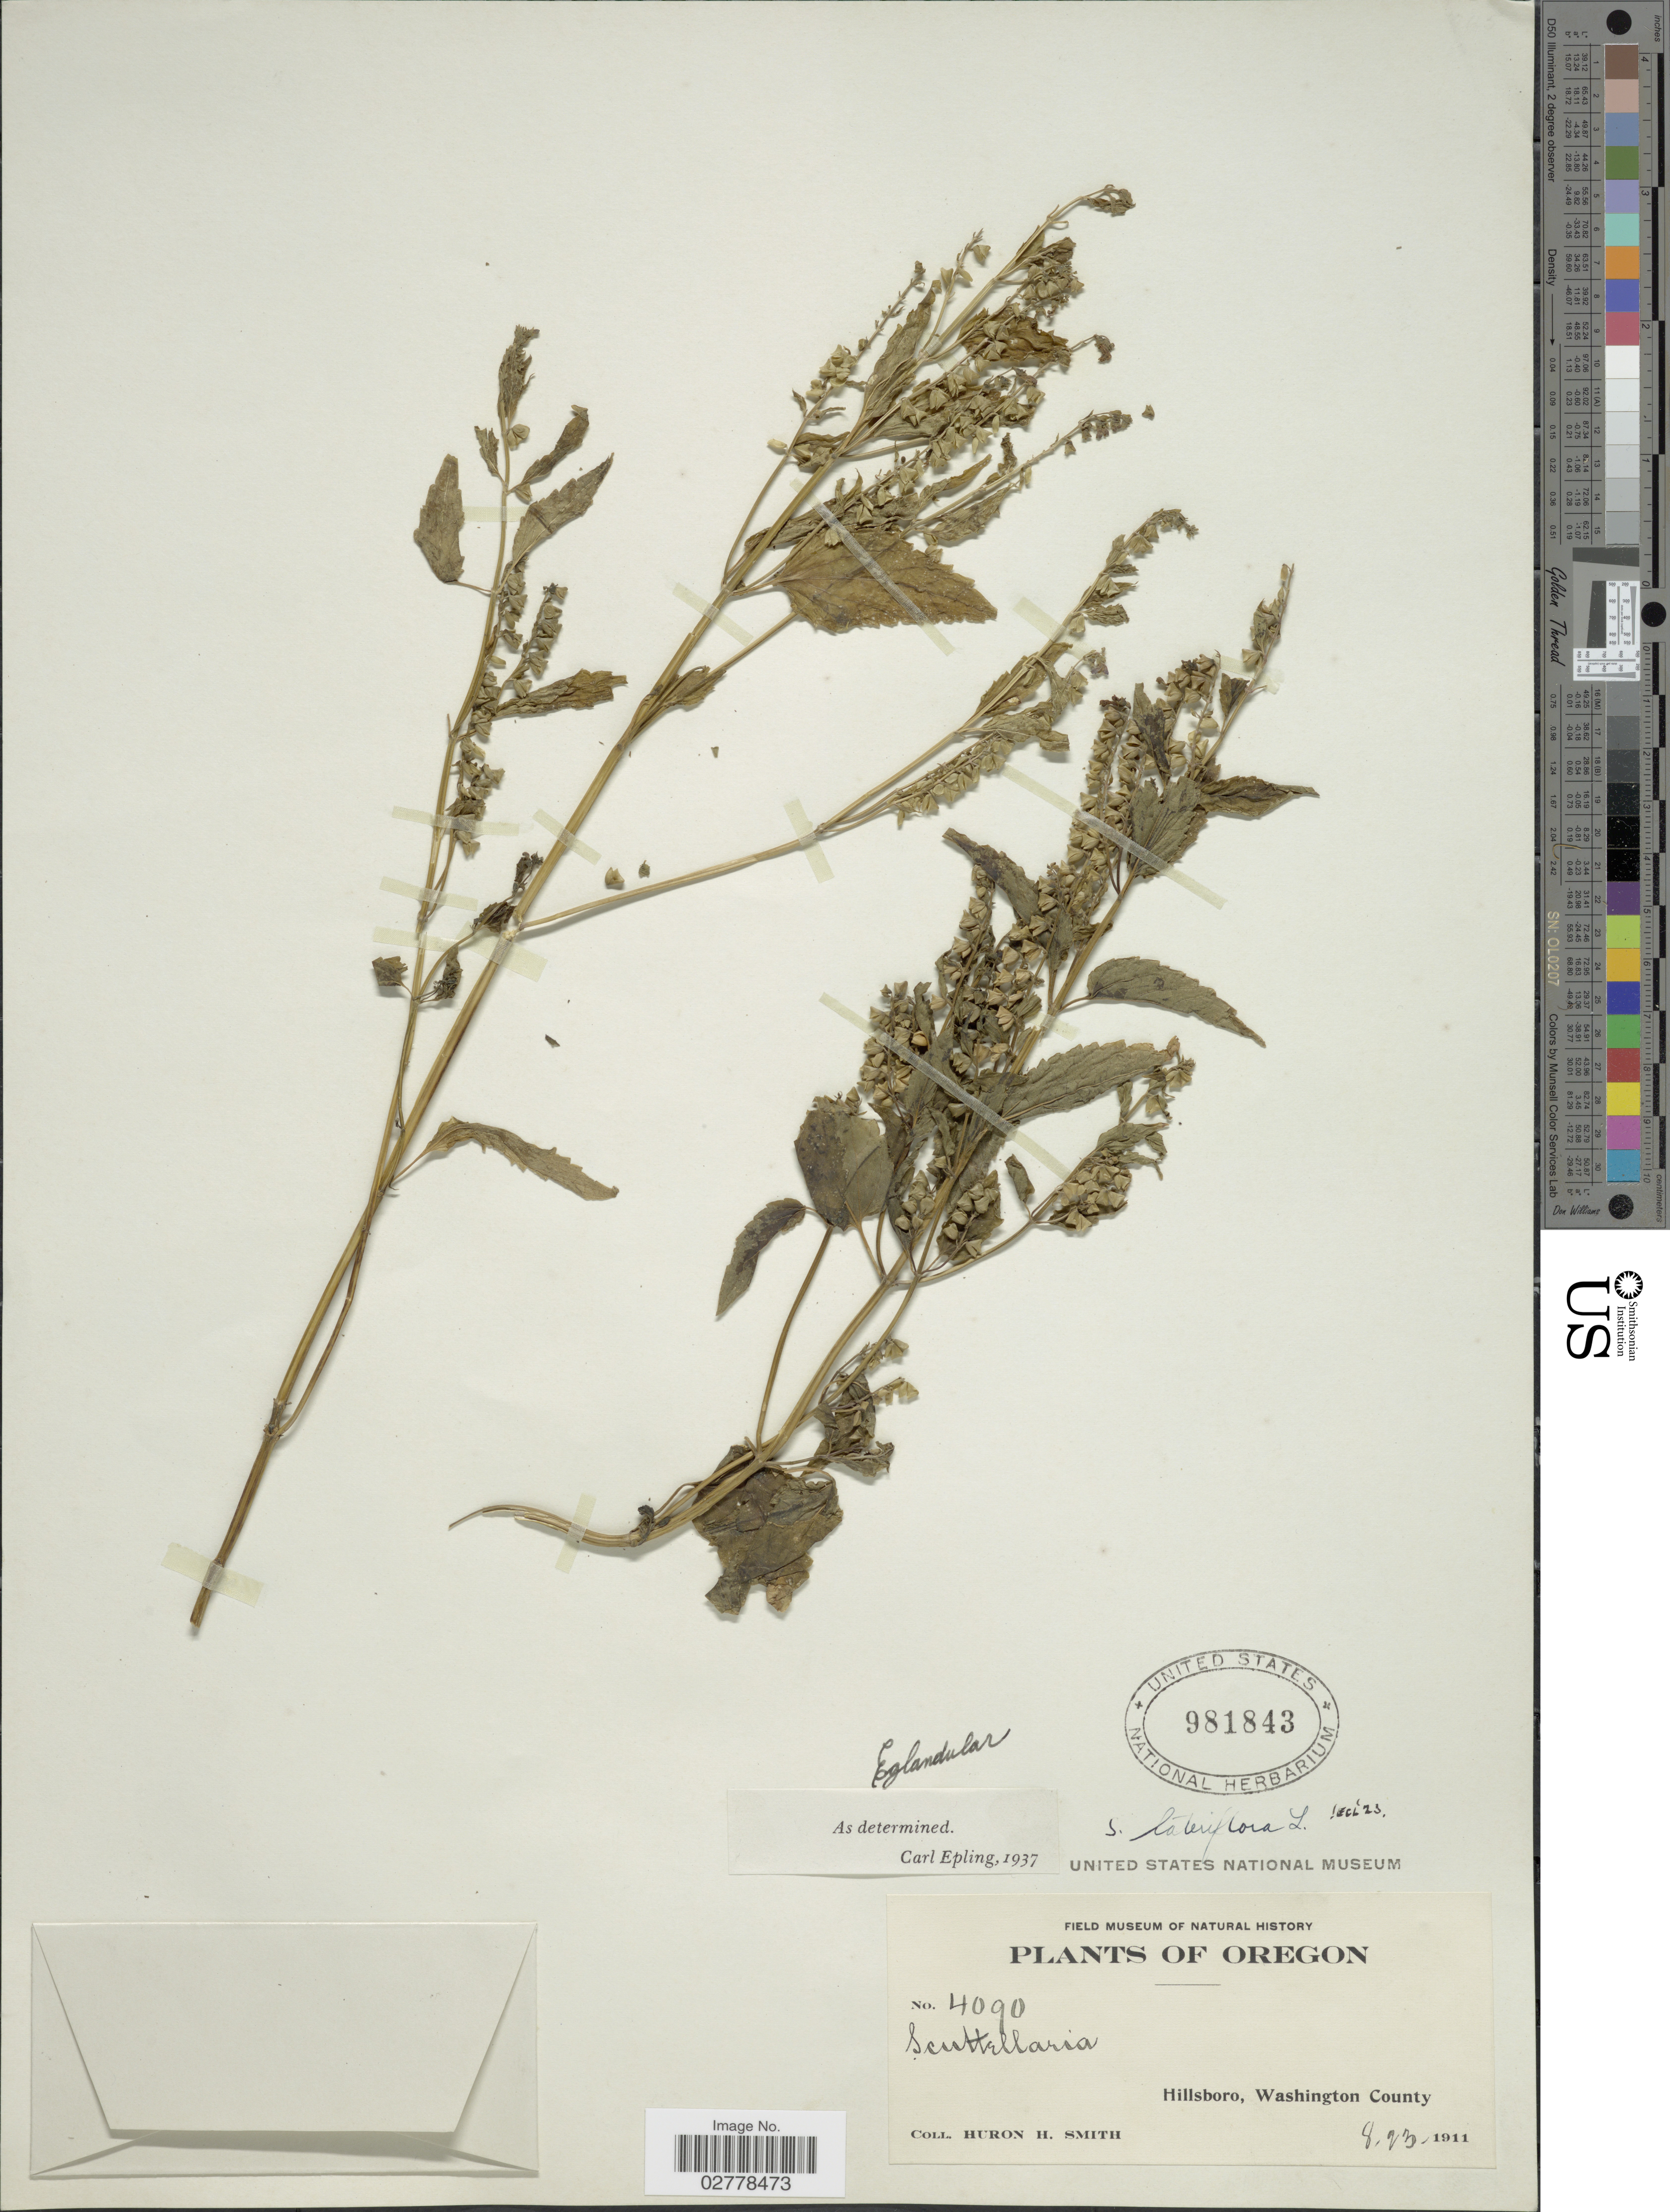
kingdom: Plantae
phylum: Tracheophyta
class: Magnoliopsida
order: Lamiales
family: Lamiaceae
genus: Scutellaria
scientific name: Scutellaria lateriflora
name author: L.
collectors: Huron H. Smith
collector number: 4090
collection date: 1911-08-23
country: United States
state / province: Oregon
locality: Hillsboro, Washington County.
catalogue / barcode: US 981843